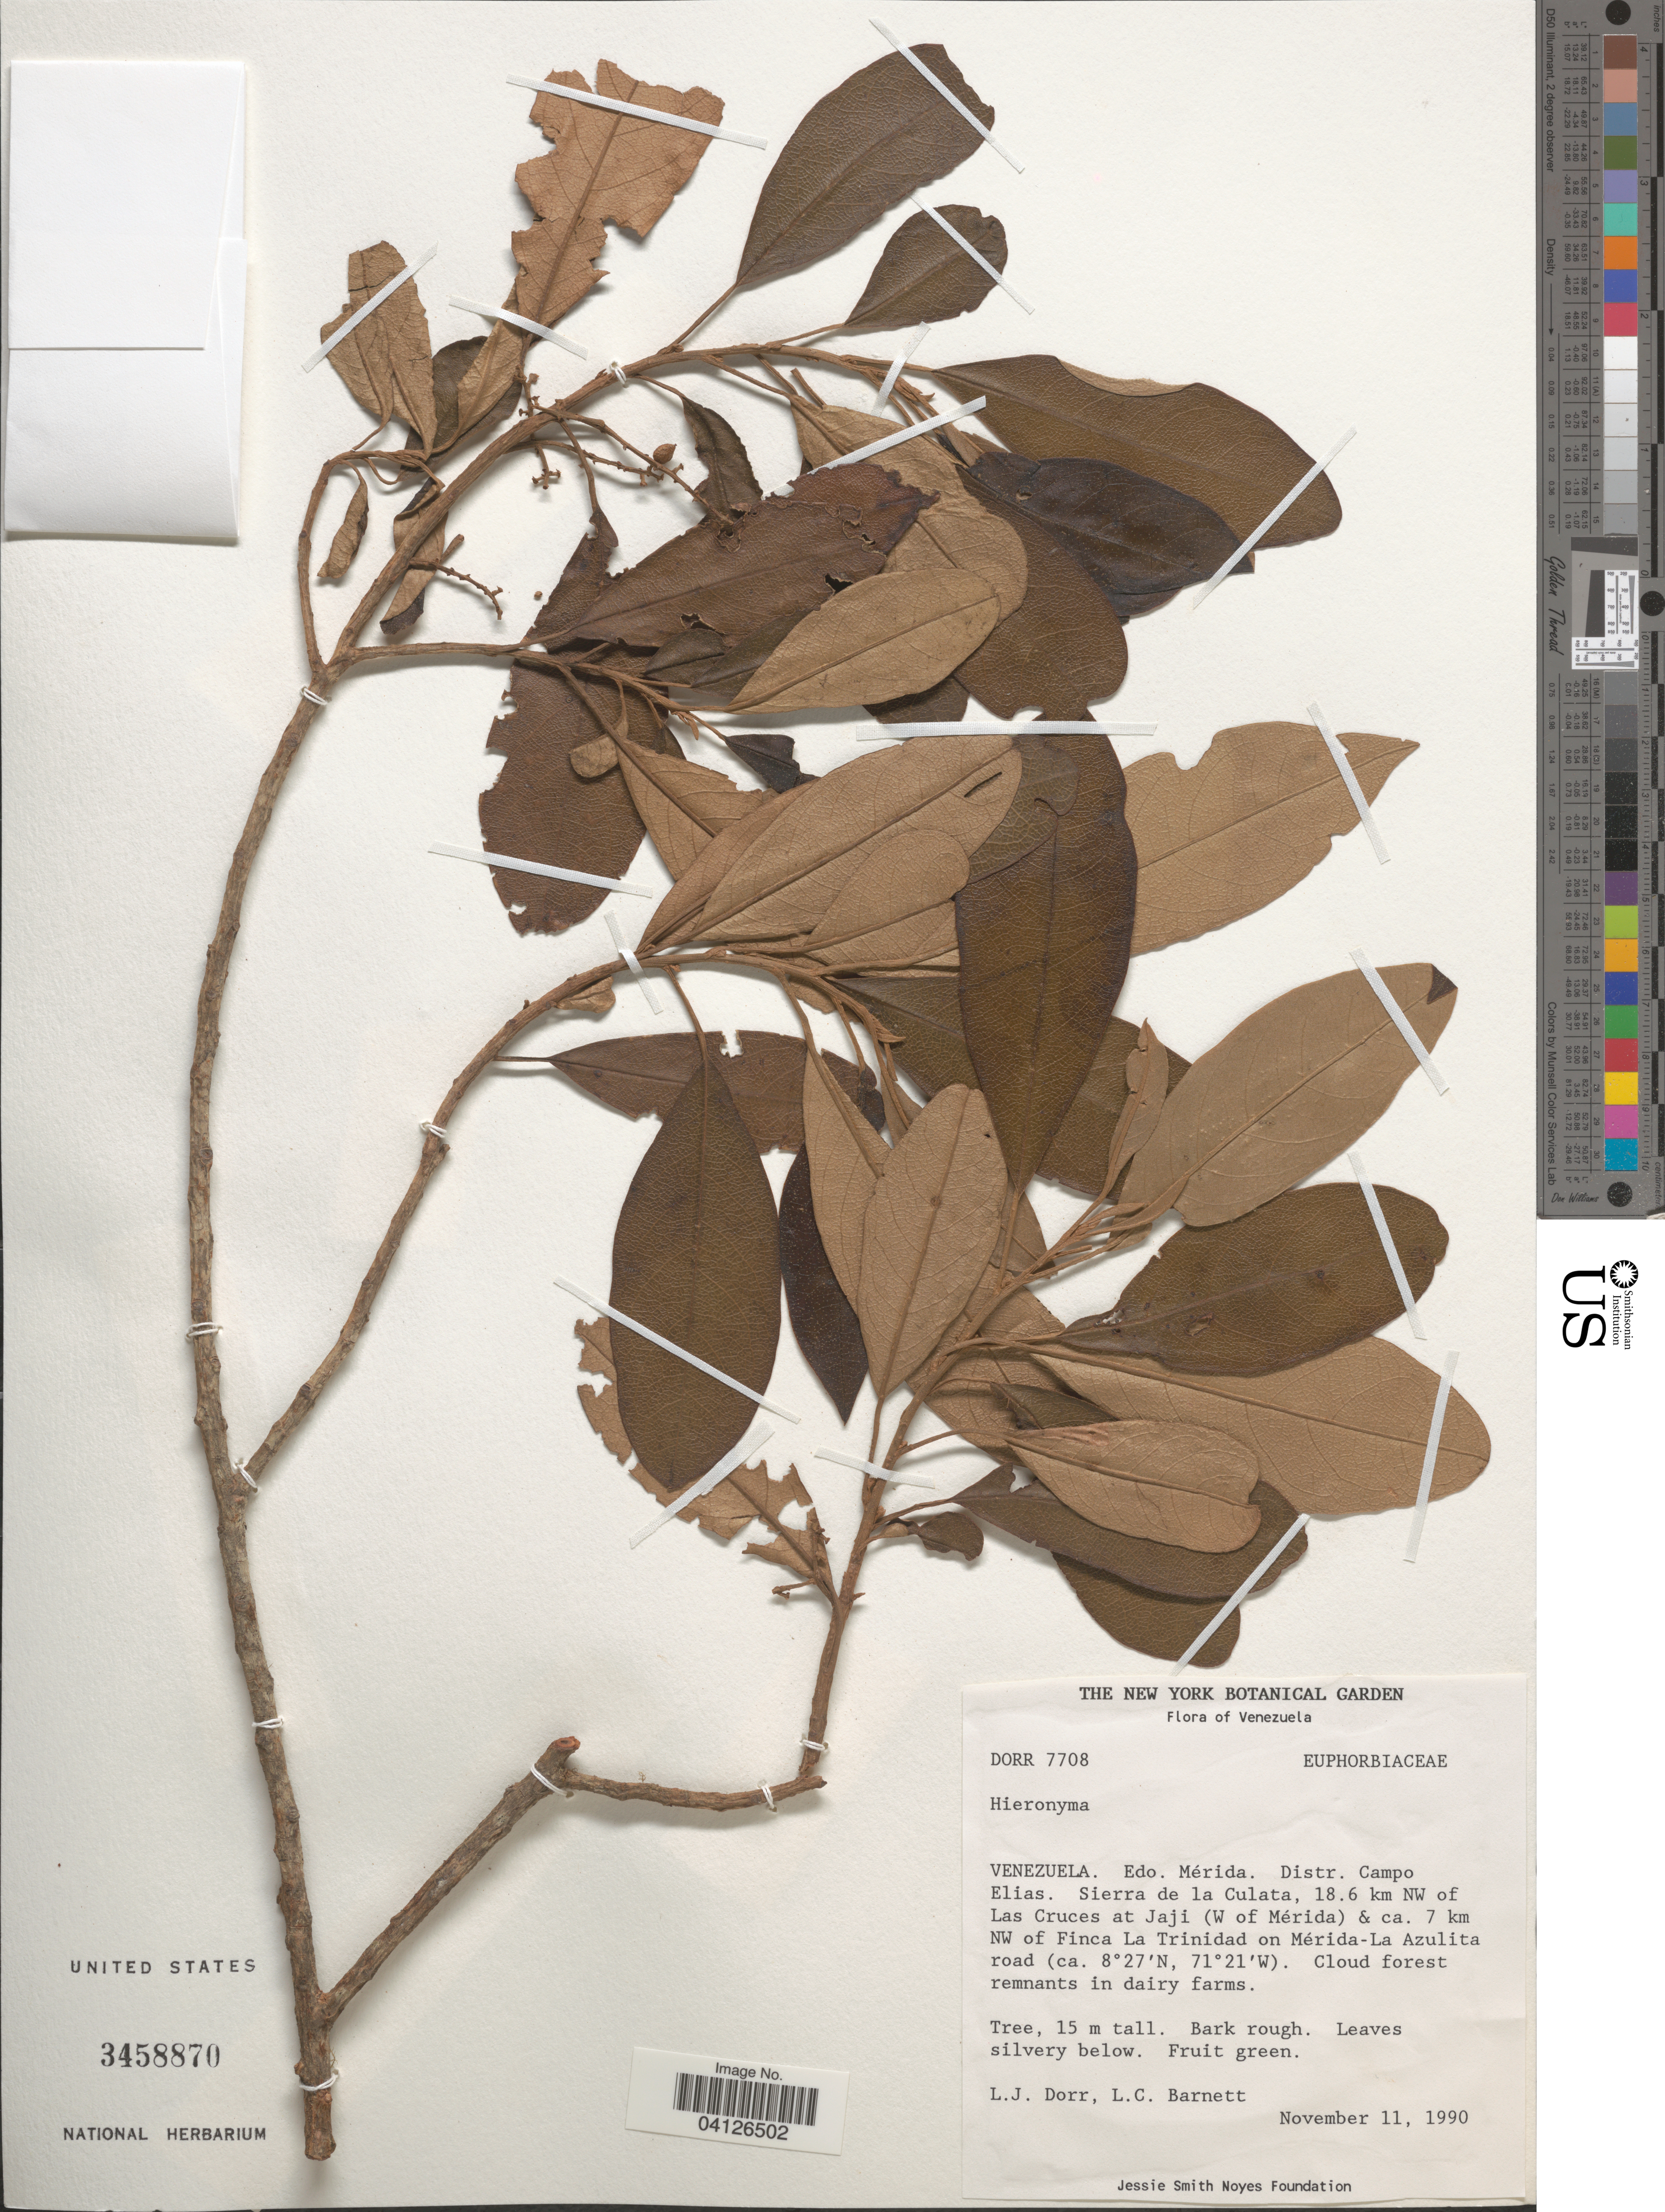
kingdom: Plantae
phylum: Tracheophyta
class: Magnoliopsida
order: Malpighiales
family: Phyllanthaceae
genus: Hieronyma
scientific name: Hieronyma sp.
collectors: L. J. Dorr & L. C. Barnett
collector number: DORR7708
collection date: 1990-11-11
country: Venezuela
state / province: Mérida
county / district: Campo Elías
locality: Sierra de la Culata, 18.6 km NW of Las Cruces at Jaji (W of Mérida) & ca. 7 km NW of Finca La Trinidad on Mérida-La Azulita road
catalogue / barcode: US 3458870